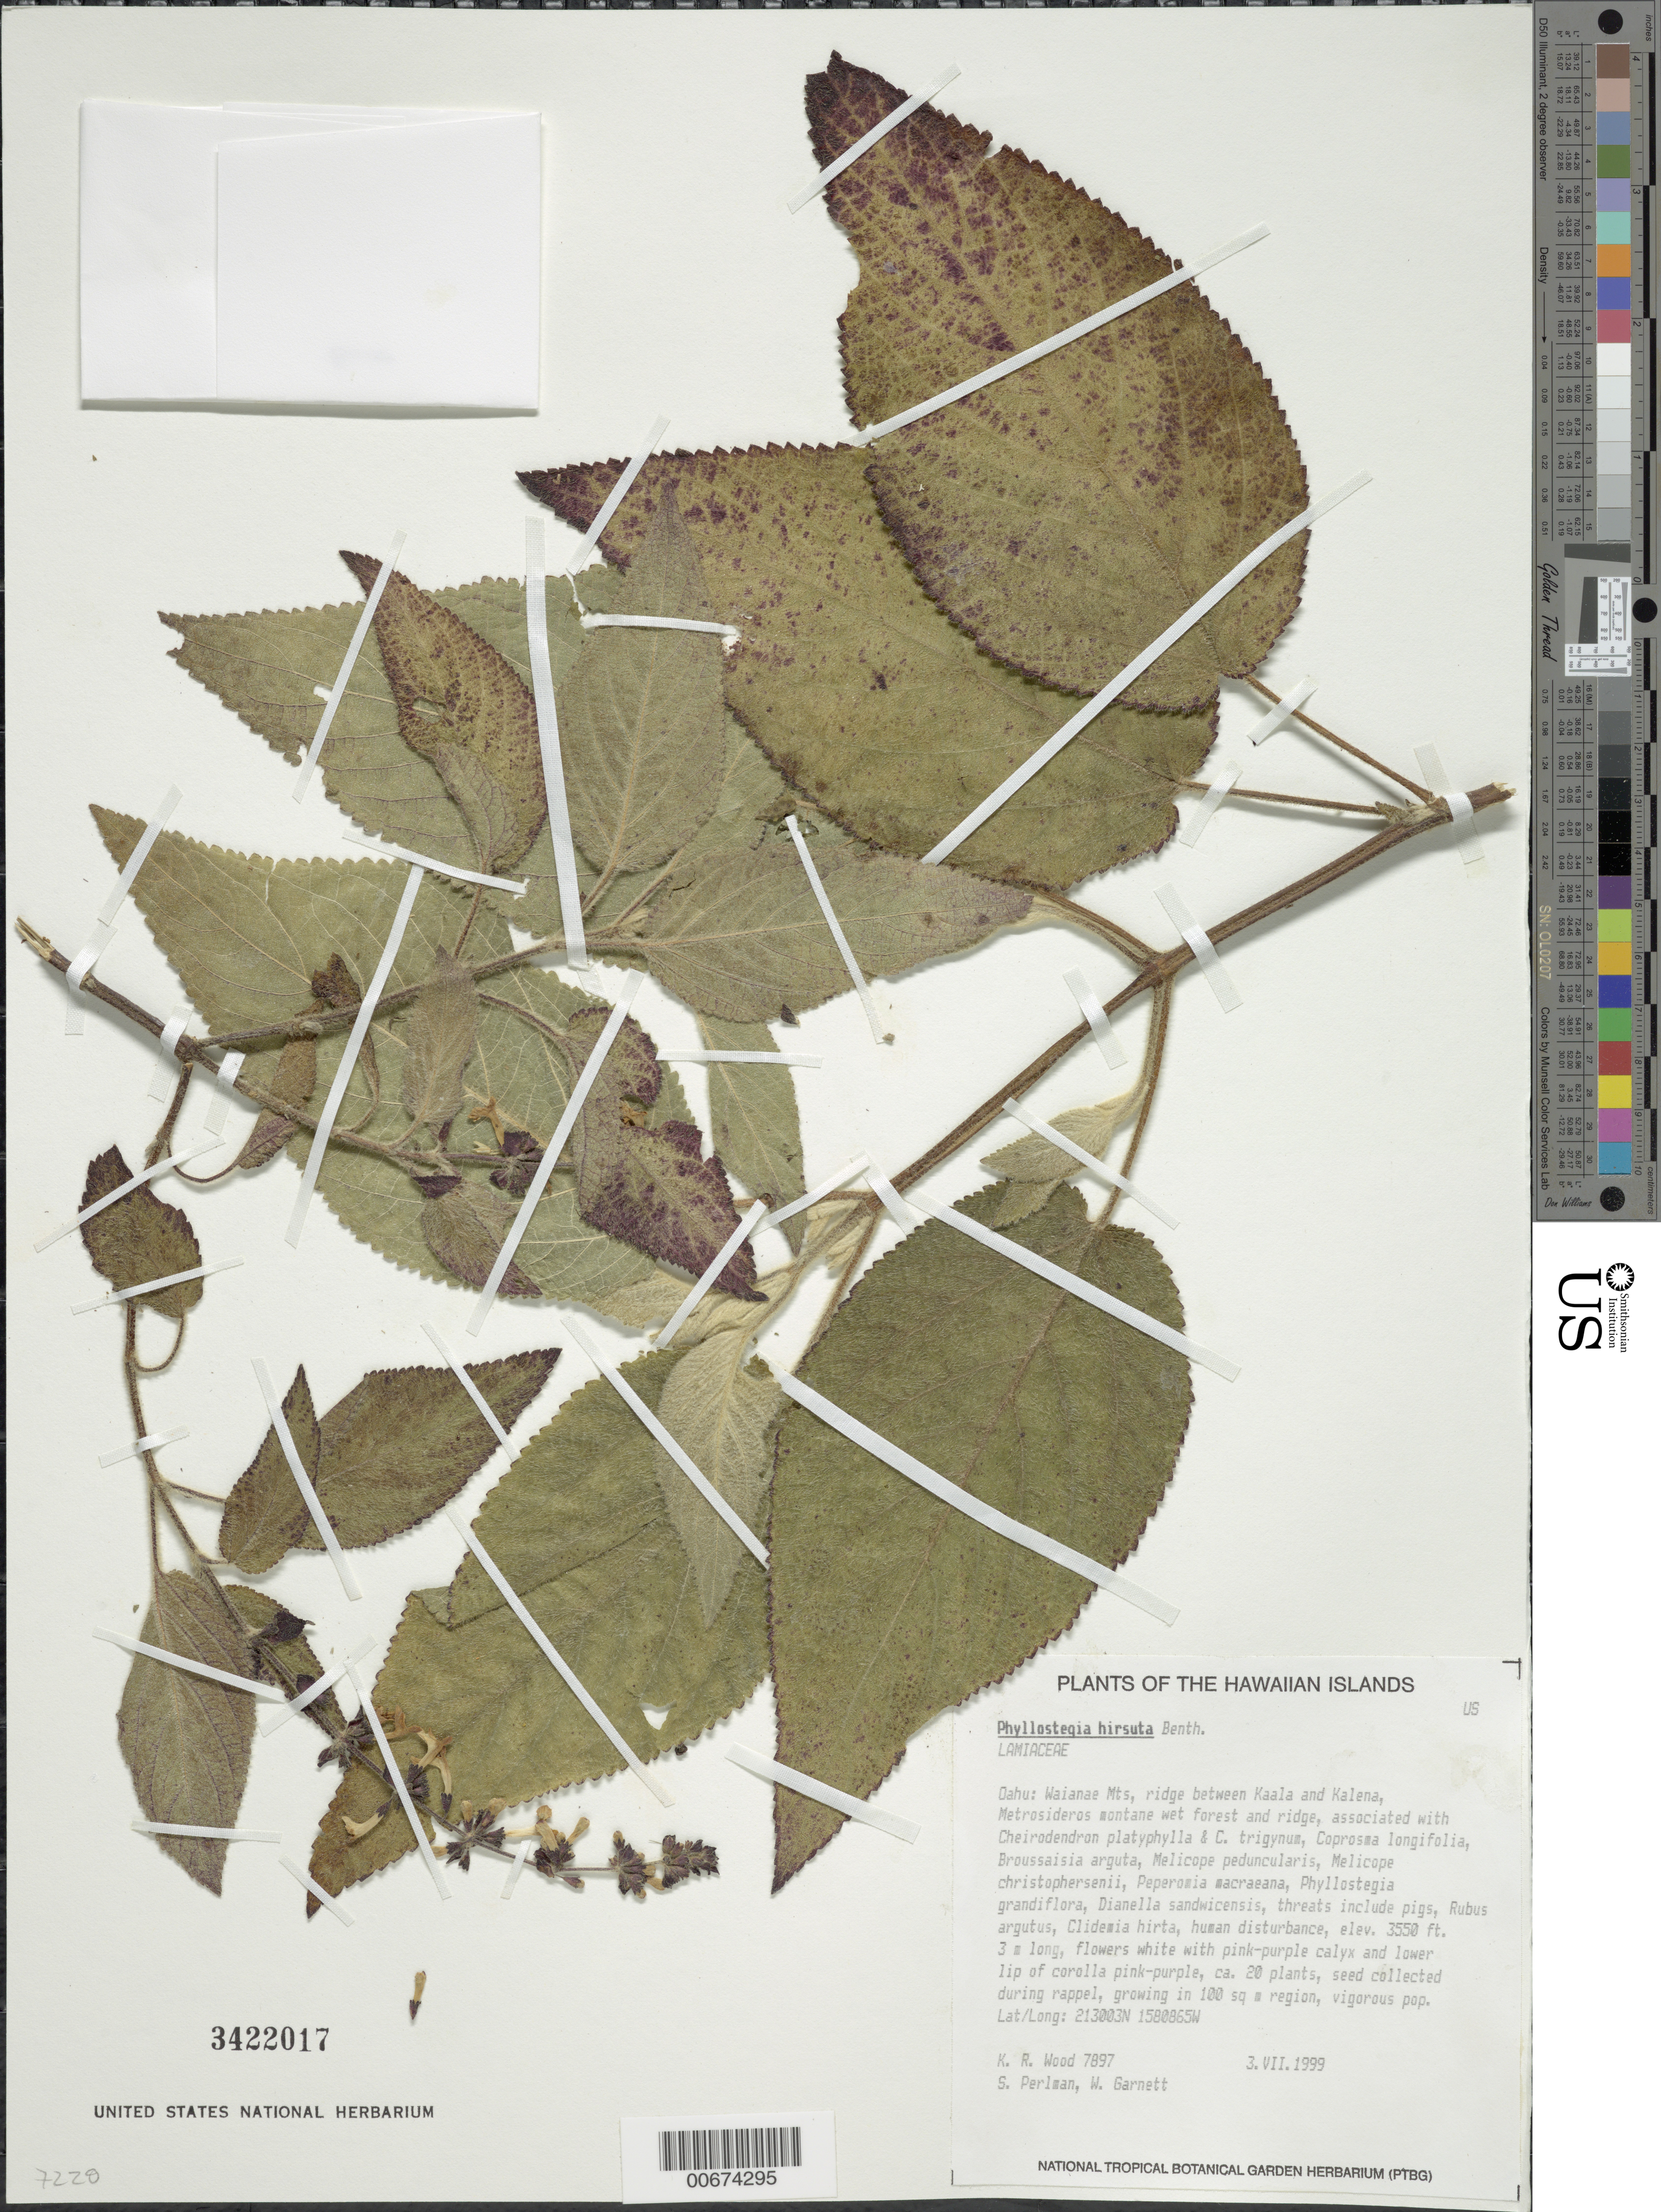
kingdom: Plantae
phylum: Tracheophyta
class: Magnoliopsida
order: Lamiales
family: Lamiaceae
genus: Phyllostegia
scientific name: Phyllostegia hirsuta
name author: Benth.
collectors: K. R. Wood, S. P. Perlman & W. Garnett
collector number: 7897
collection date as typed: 3 Jul 1999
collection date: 1999-07-03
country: United States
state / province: Hawaii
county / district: Honolulu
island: Oahu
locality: Waianae mts, ridge between Kaala and Kalena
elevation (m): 1082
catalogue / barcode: US 3422017